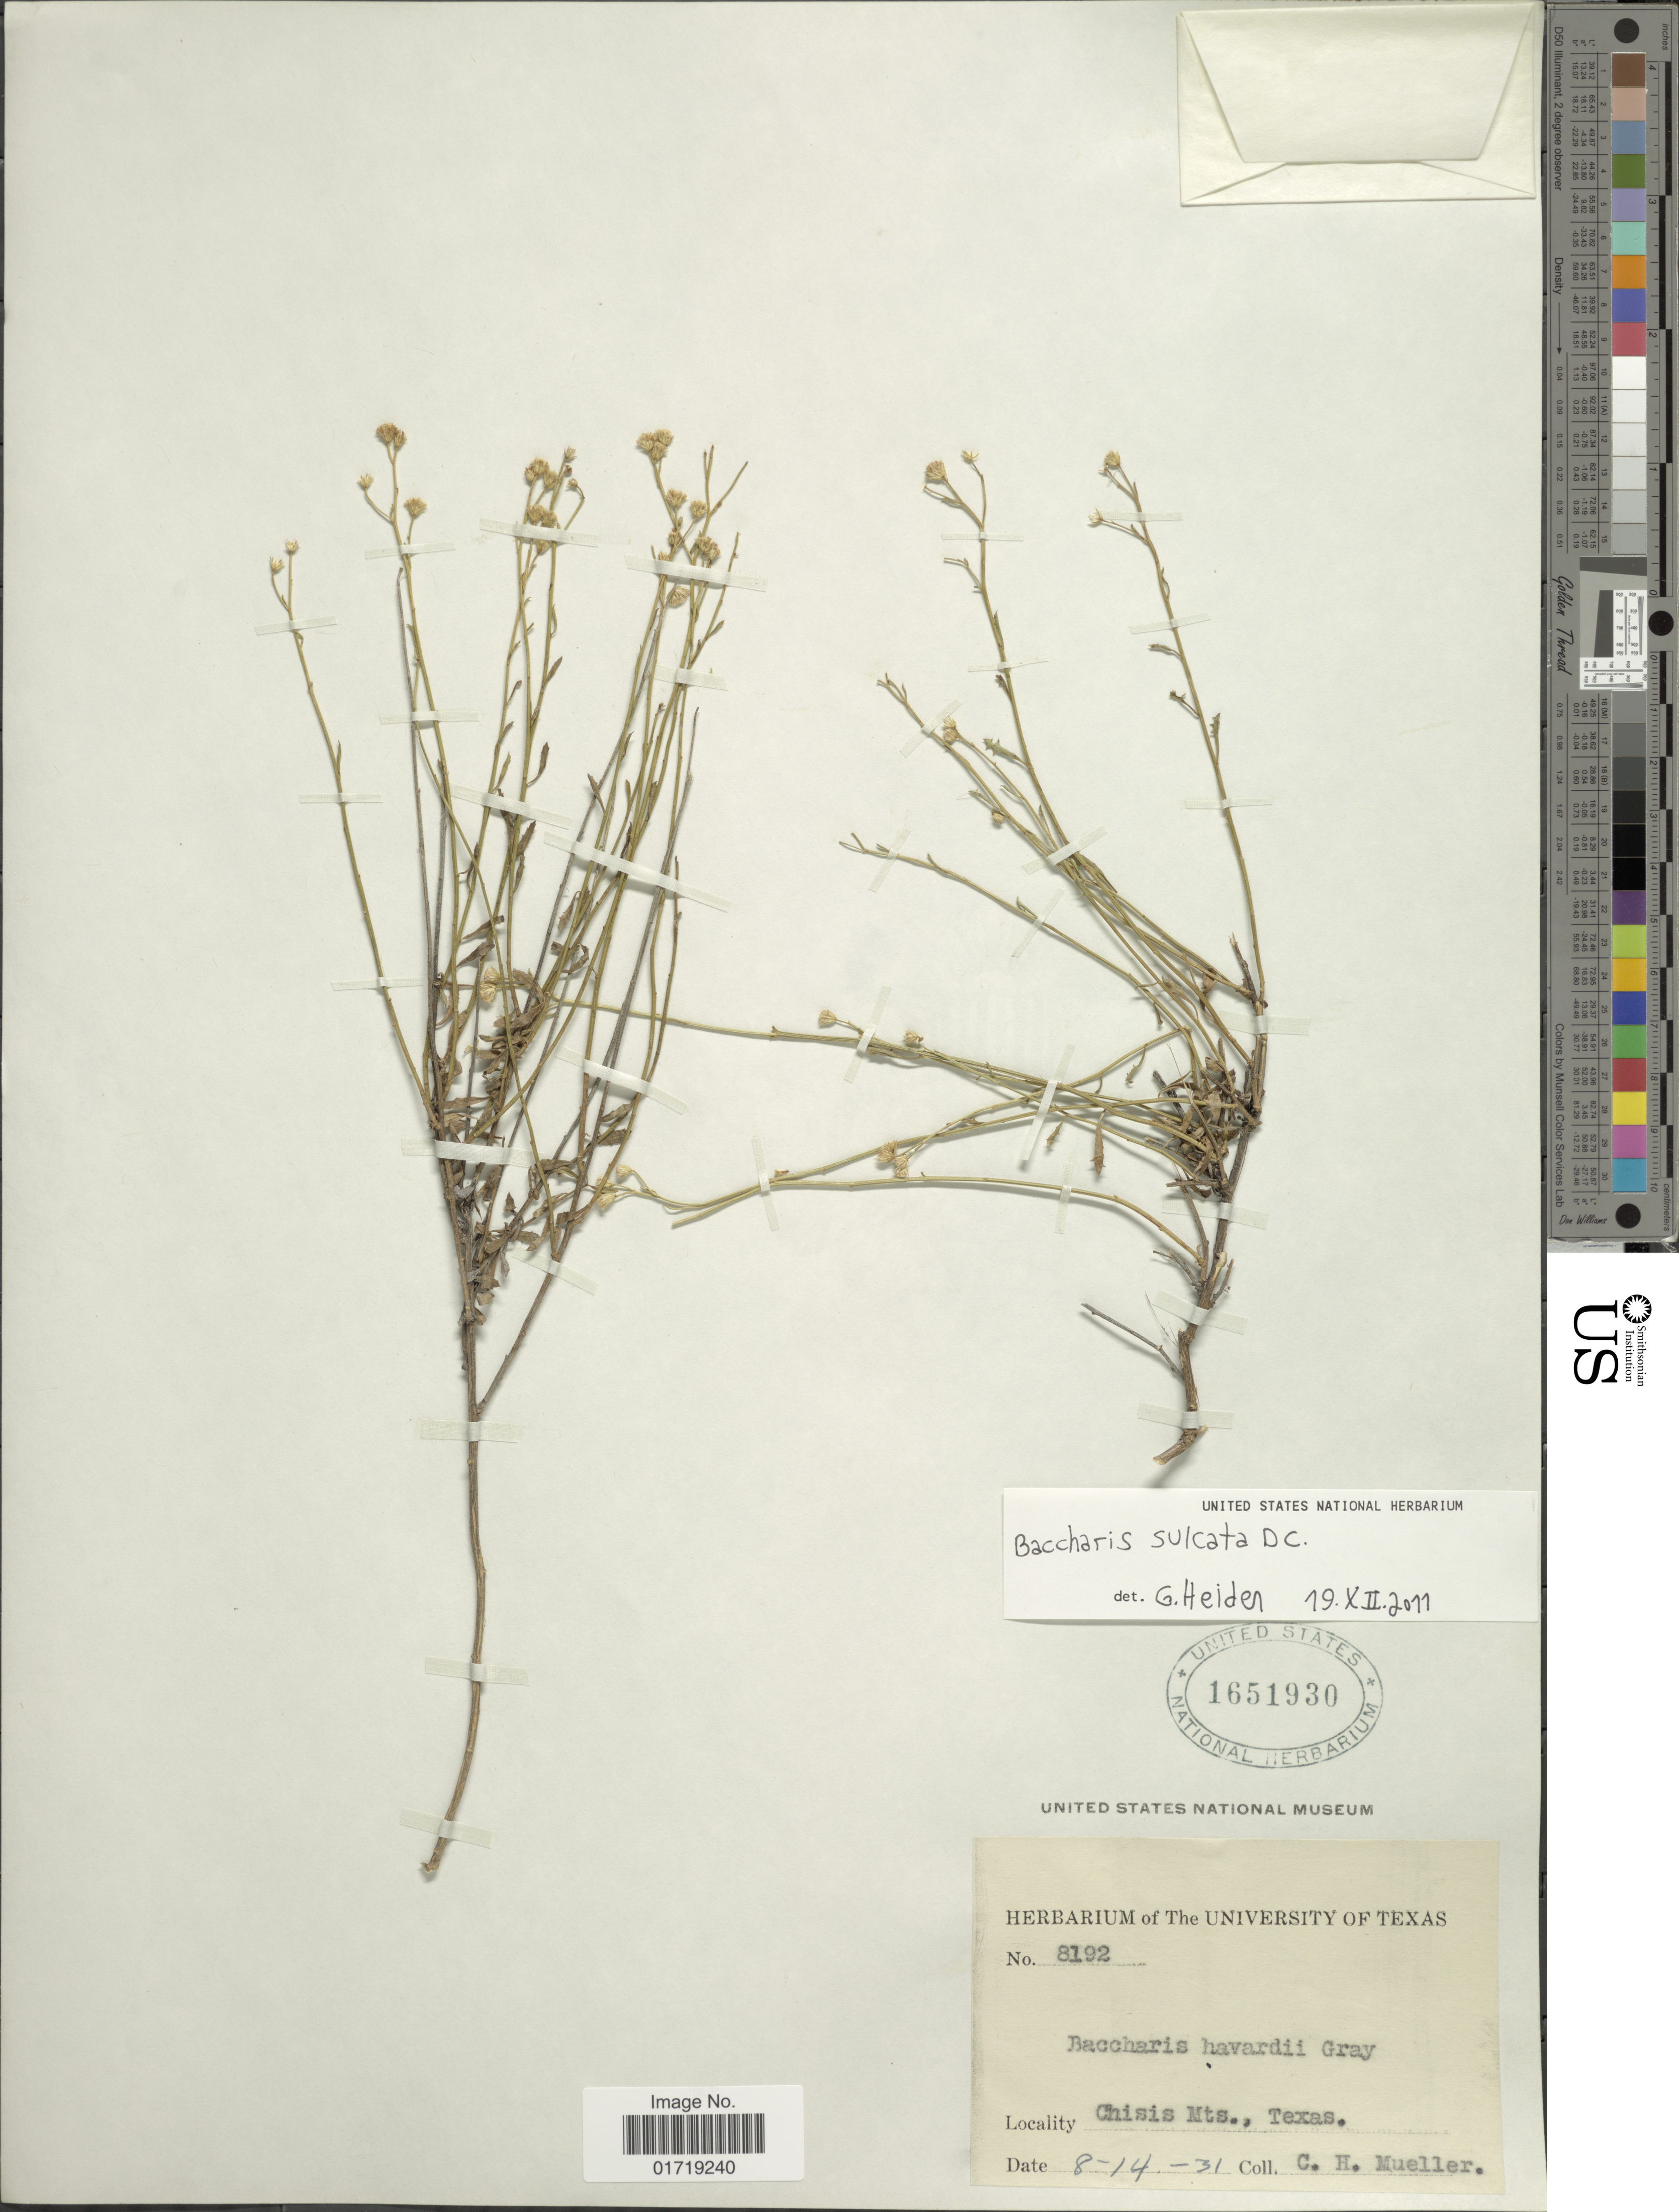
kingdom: Plantae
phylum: Tracheophyta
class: Magnoliopsida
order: Asterales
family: Asteraceae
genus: Baccharis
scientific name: Baccharis sulcata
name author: DC.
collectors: C. H. Mueller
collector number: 8192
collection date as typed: Transcribed d/m/y: 14/8/31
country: United States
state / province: Texas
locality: Chisis Mts., Texas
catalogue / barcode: US 1651930